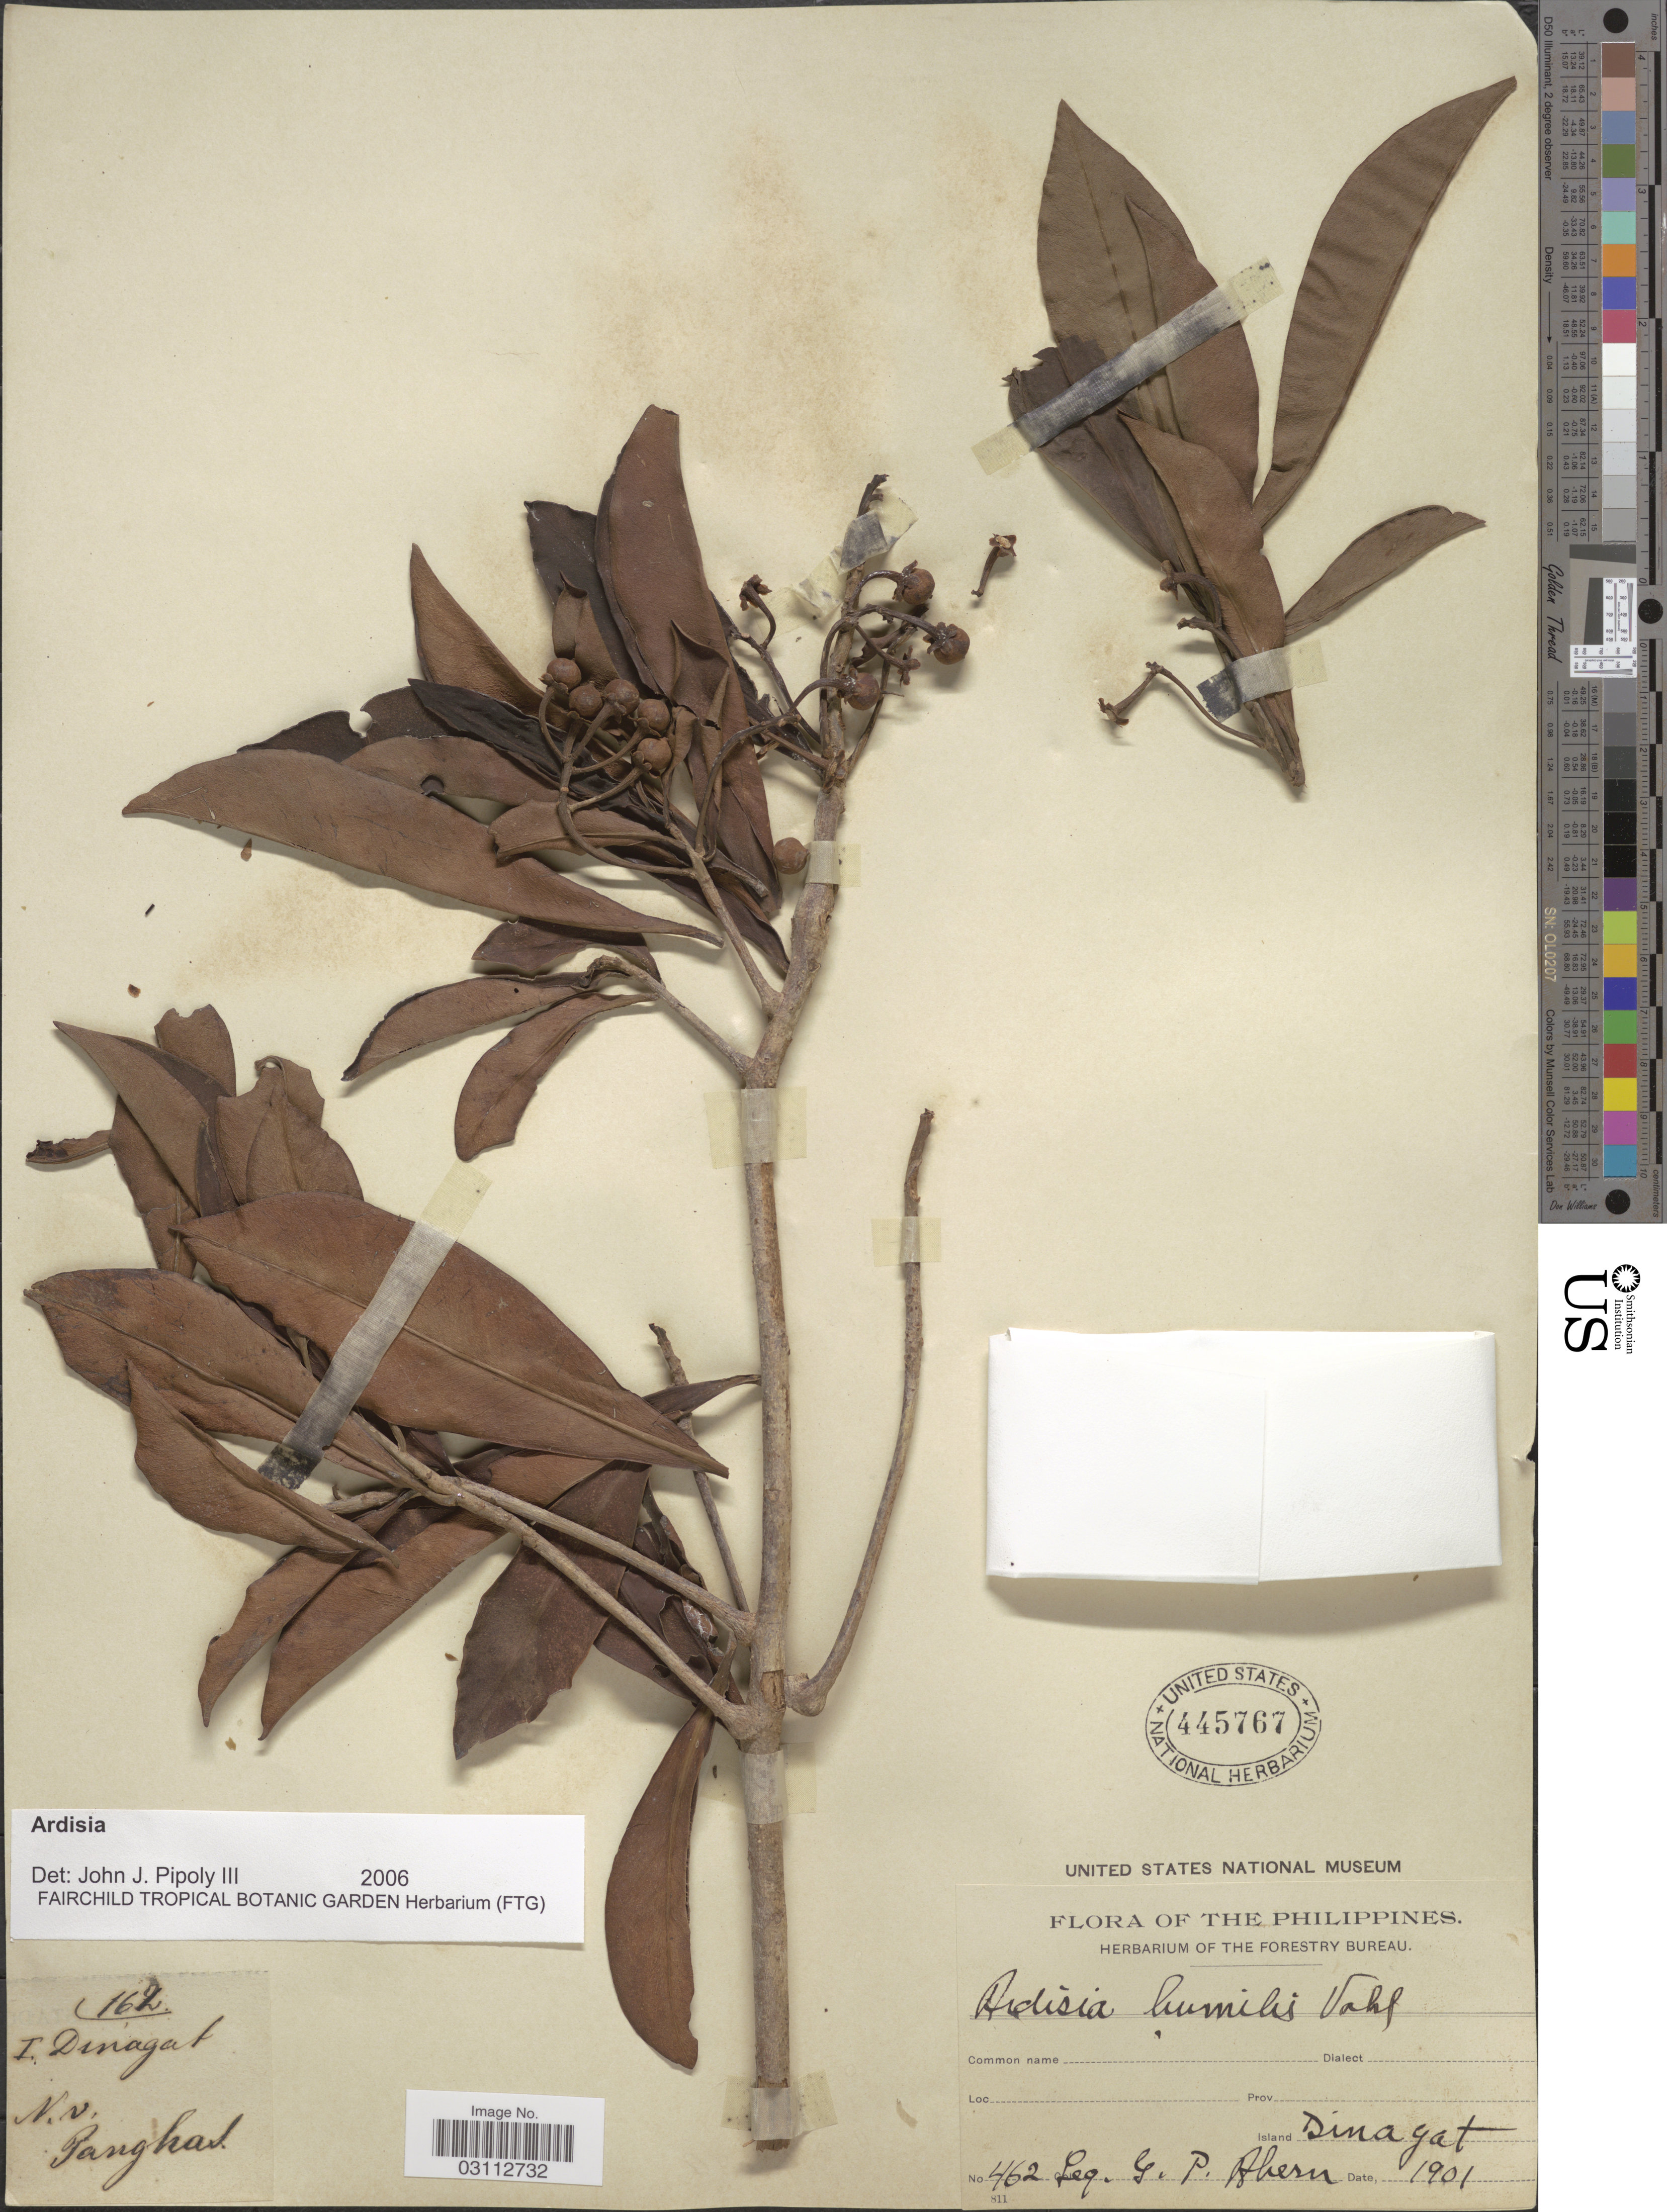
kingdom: Plantae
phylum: Tracheophyta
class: Magnoliopsida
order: Ericales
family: Primulaceae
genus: Ardisia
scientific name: Ardisia humilis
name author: Vahl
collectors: G. Ahern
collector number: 462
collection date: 1901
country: Philippines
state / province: Caraga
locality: Island Dinagat.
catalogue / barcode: US 445767